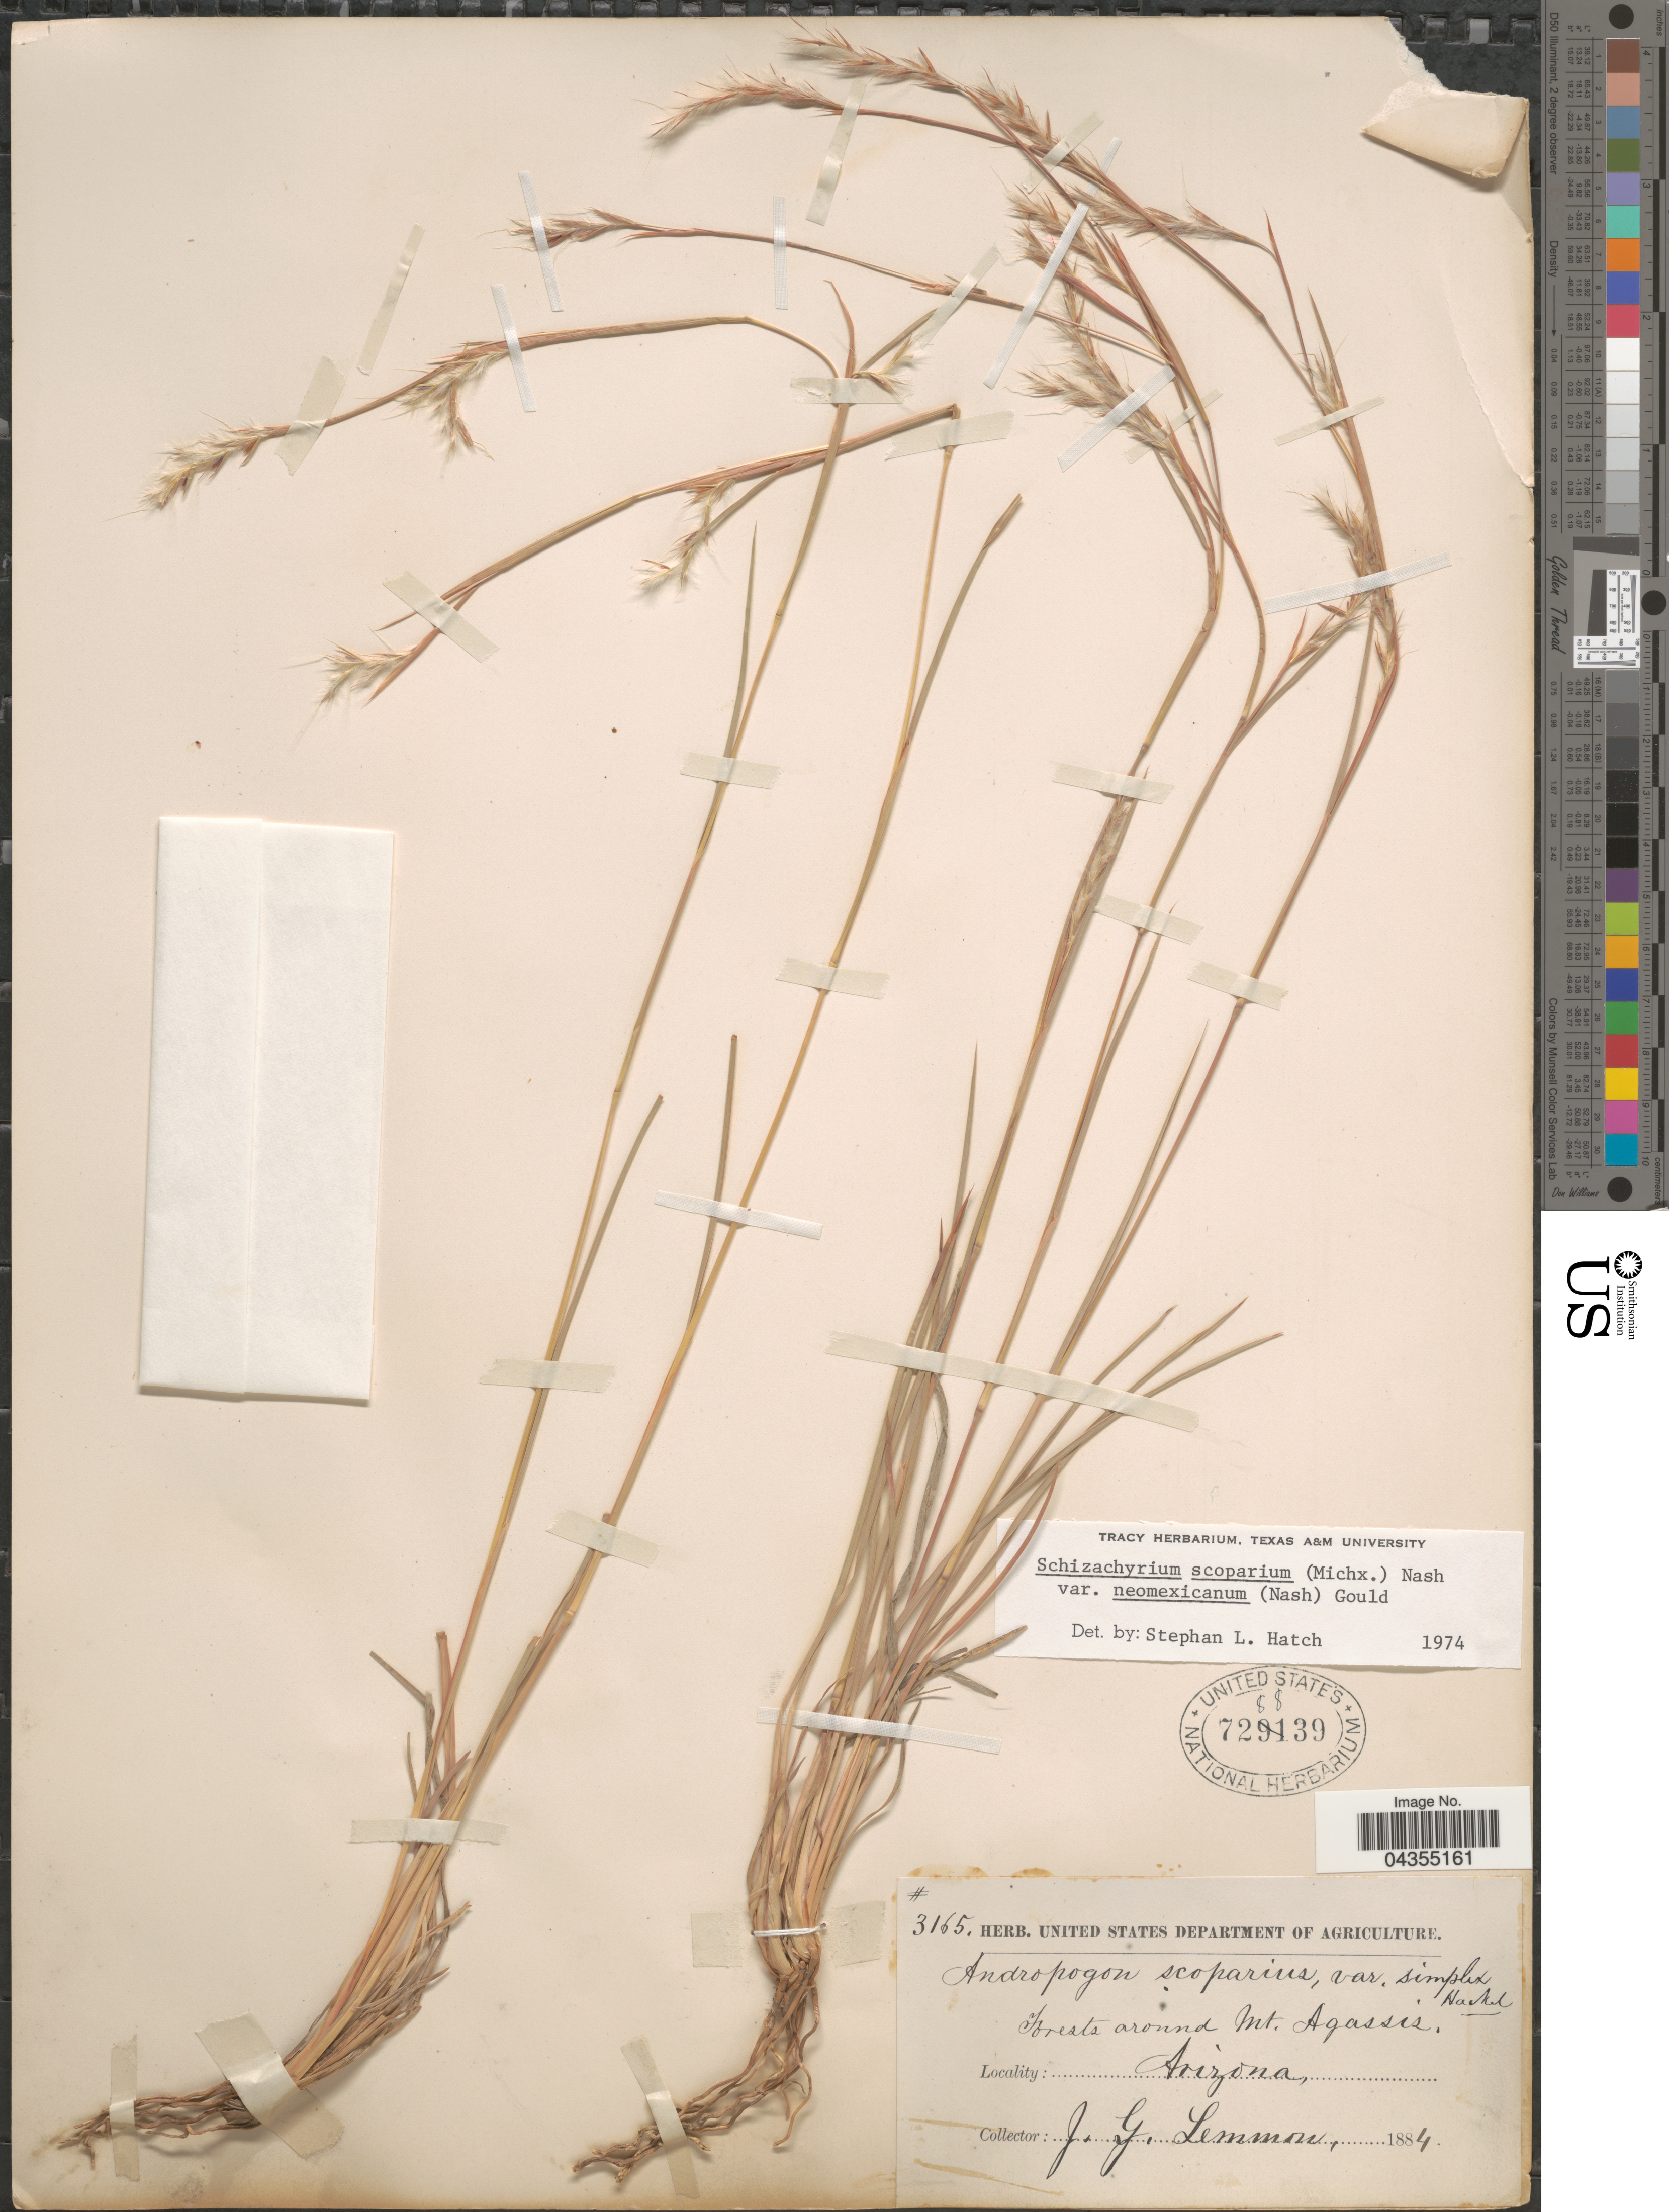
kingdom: Plantae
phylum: Tracheophyta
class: Liliopsida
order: Poales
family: Poaceae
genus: Schizachyrium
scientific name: Schizachyrium scoparium var. neomexicanum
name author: (Nash) Gould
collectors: J. Lemmon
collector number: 3165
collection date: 1884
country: United States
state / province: Arizona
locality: Forests around Mt. Agassis.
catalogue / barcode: US 728839